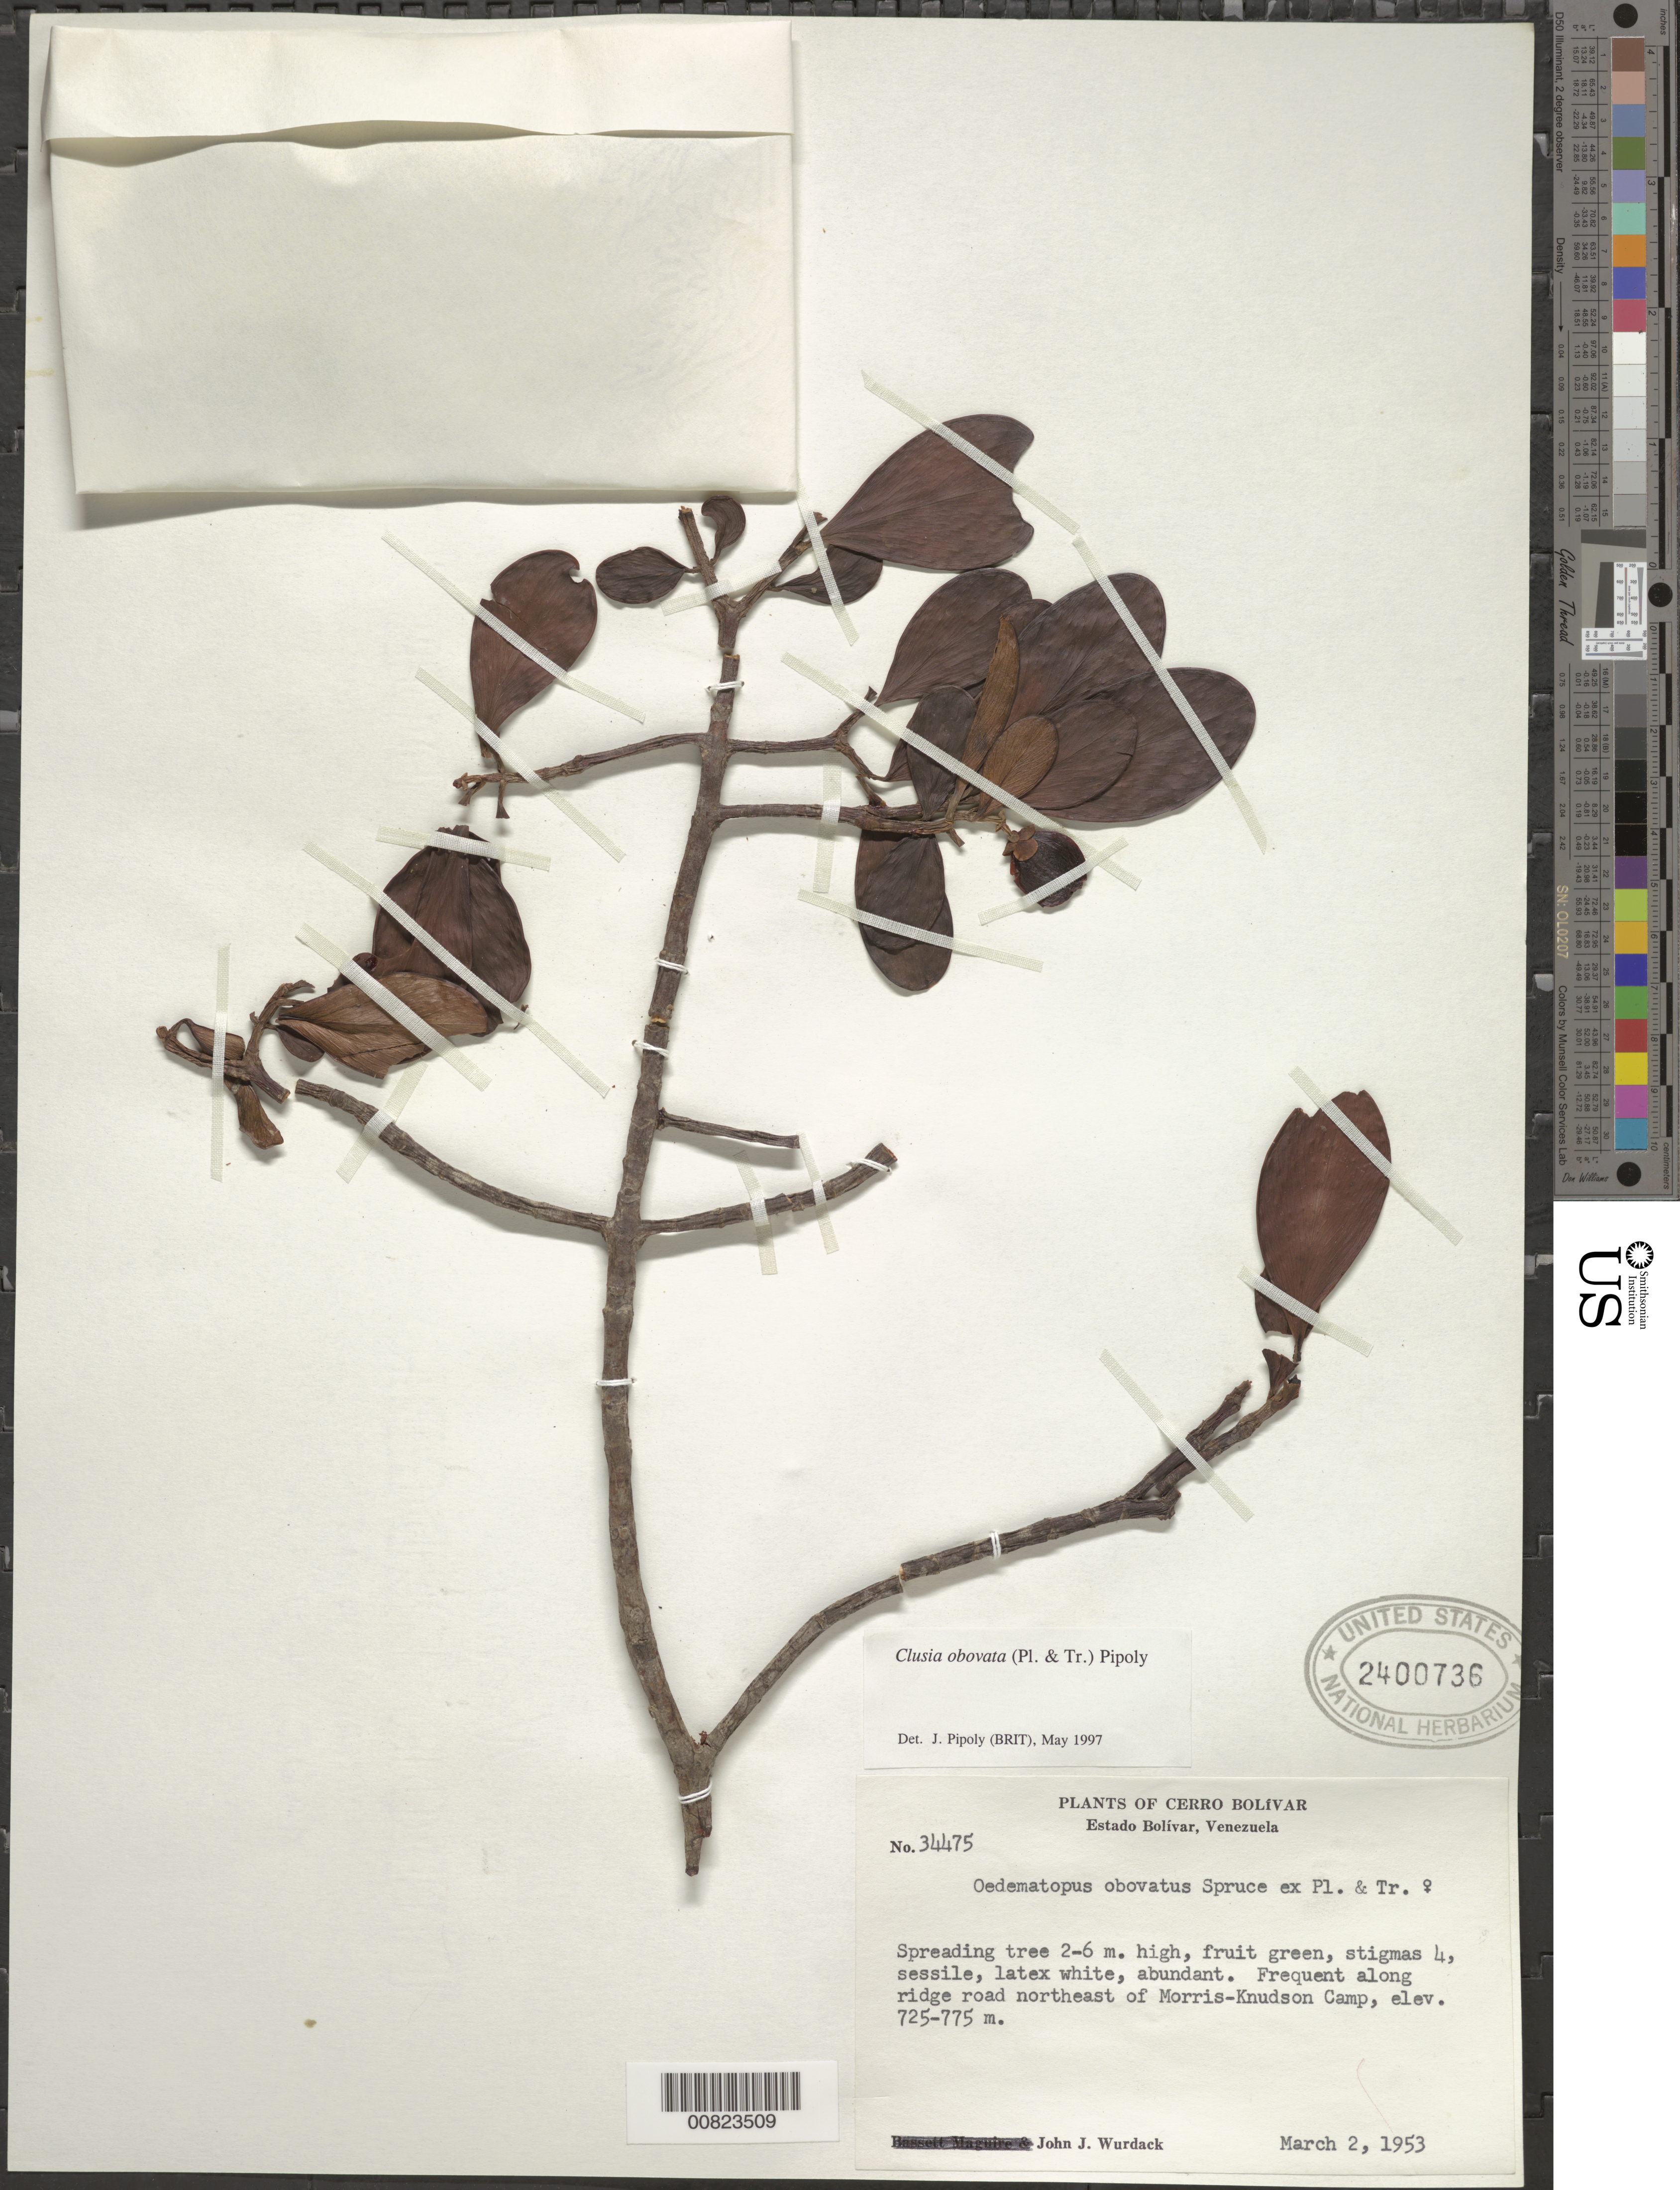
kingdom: Plantae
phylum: Tracheophyta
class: Magnoliopsida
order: Malpighiales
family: Clusiaceae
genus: Clusia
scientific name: Clusia obovata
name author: (Spruce ex Planch. & Triana) Pipoly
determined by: Pipoly, J. J., III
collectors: J. J. Wurdack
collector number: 34475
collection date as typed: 2-Mar-53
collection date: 1953-03-02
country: Venezuela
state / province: Bolívar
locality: Morrison-Knudson Camp, NE of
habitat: Along ridge road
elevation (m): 725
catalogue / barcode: US 2400736